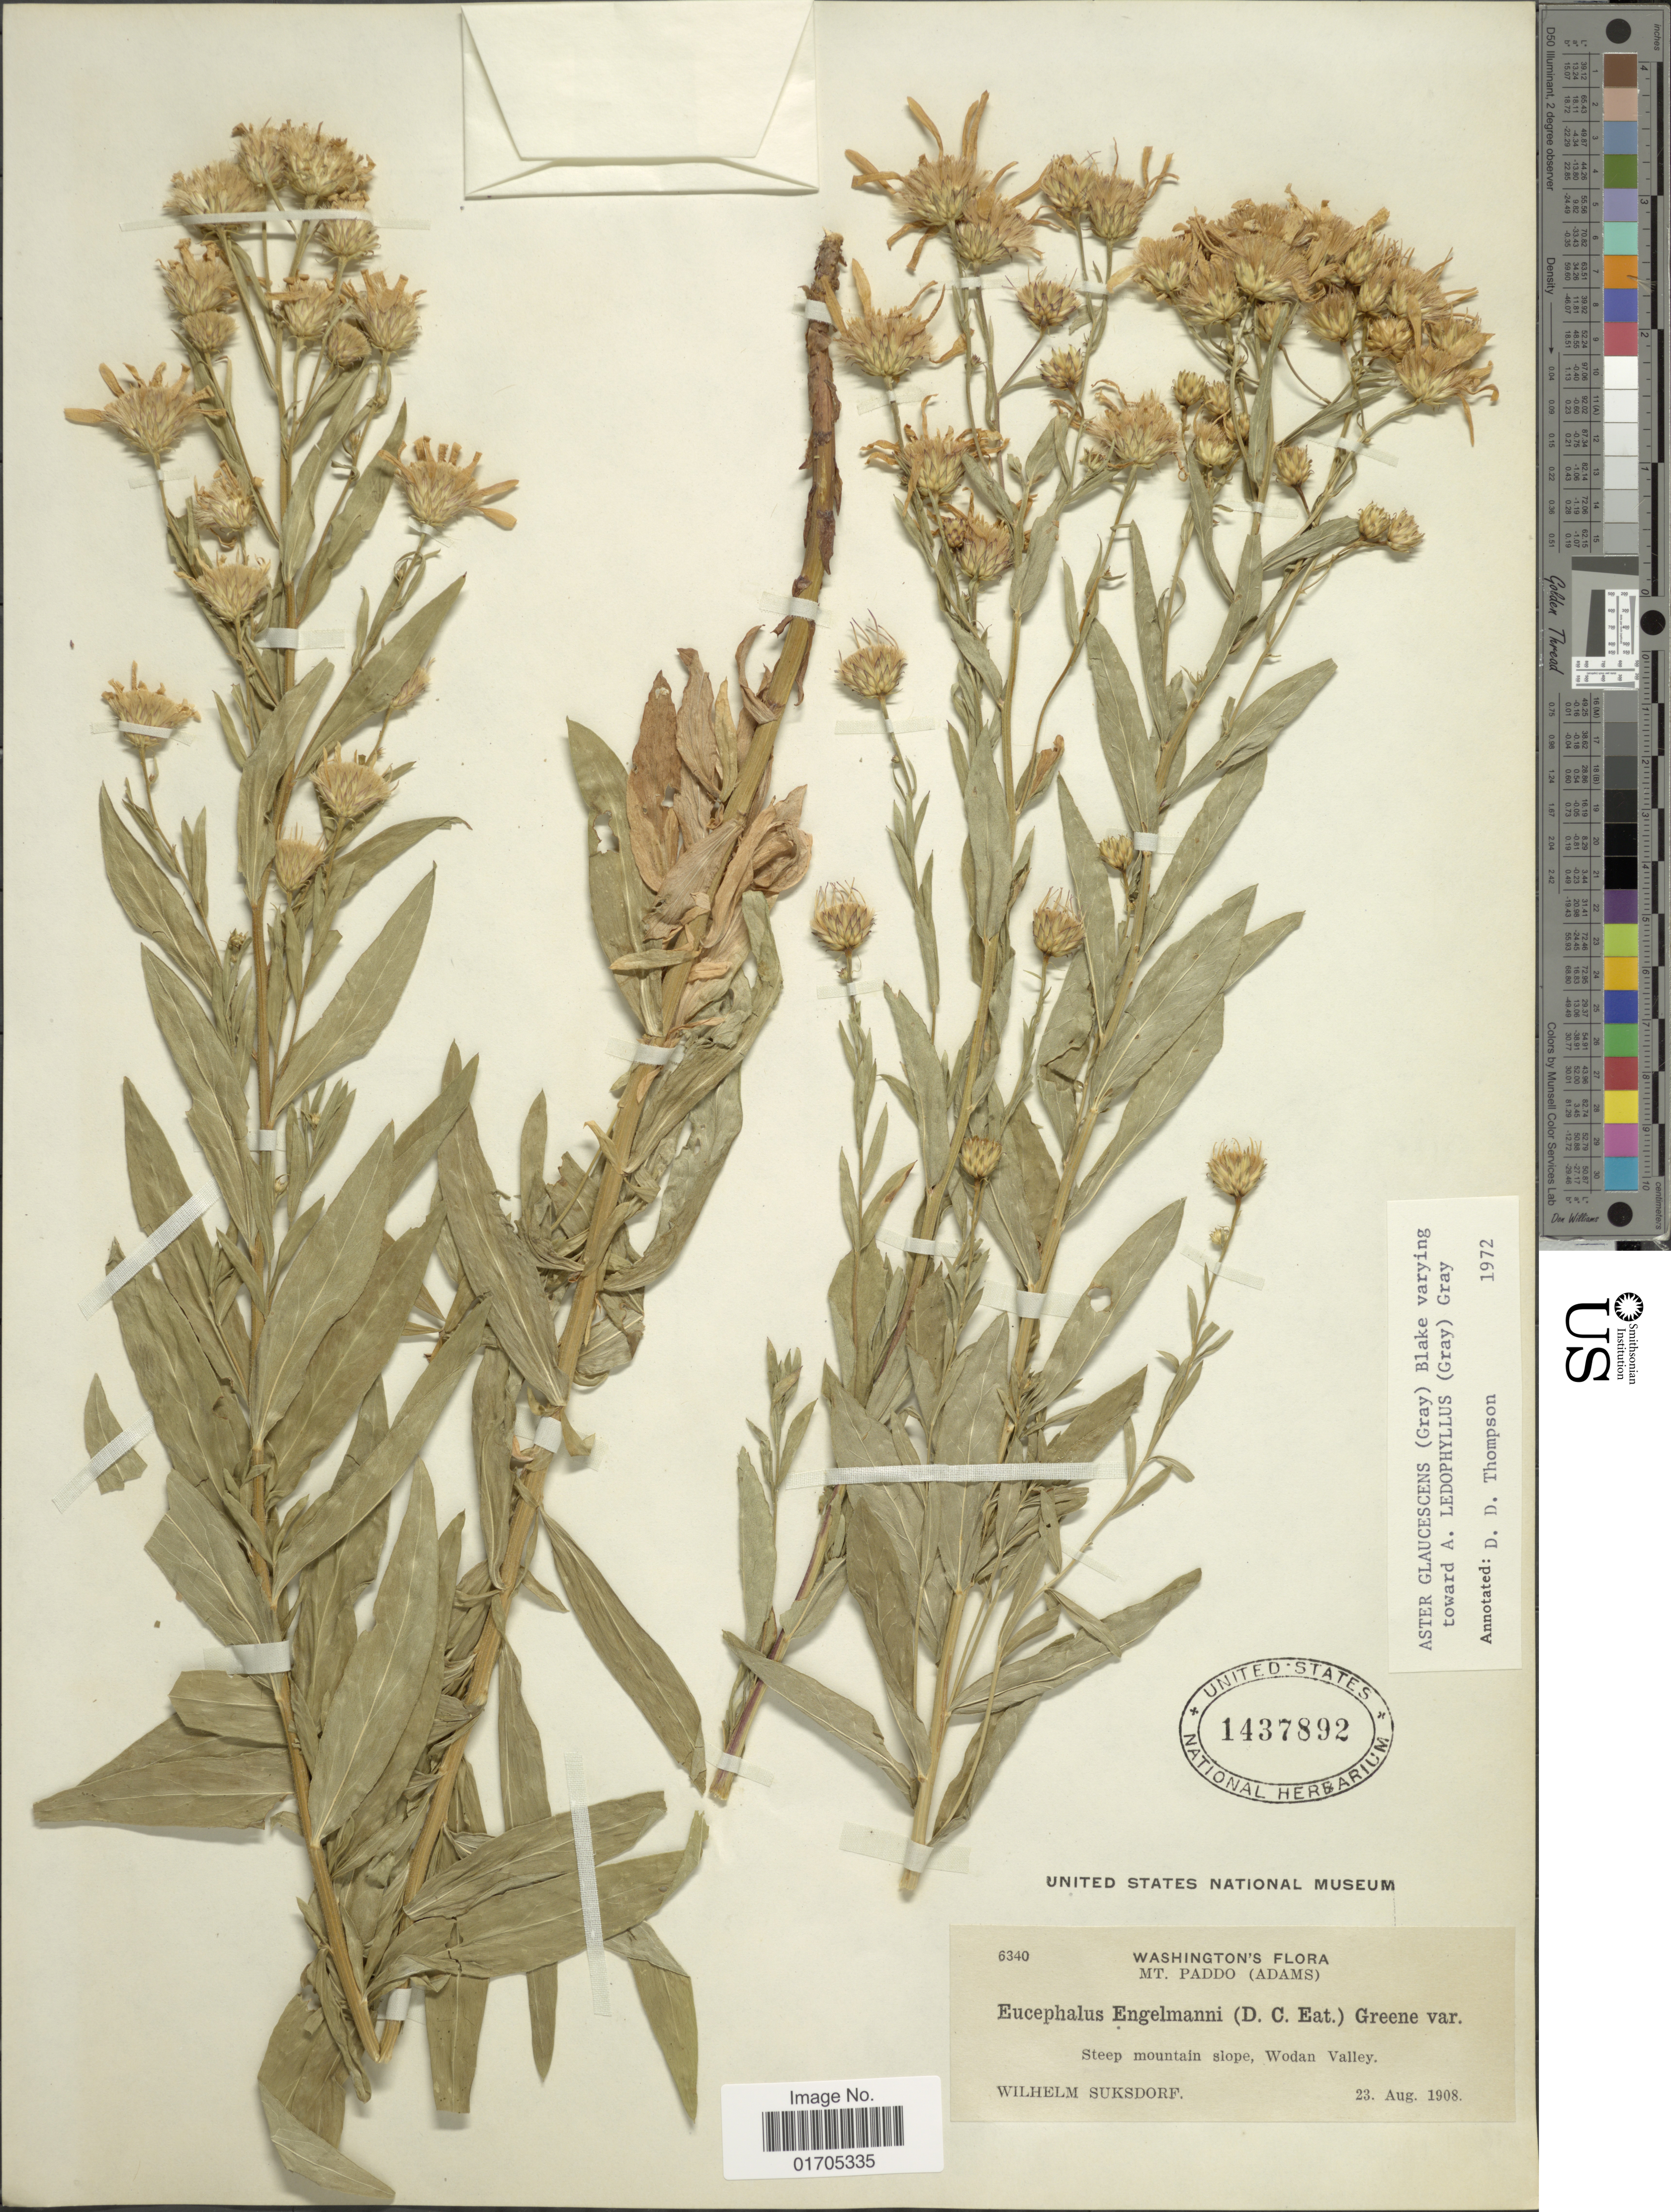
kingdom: Plantae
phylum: Tracheophyta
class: Magnoliopsida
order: Asterales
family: Asteraceae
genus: Eucephalus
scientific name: Eucephalus glaucescens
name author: (A. Gray) Greene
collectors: W. N. Suksdorf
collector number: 6340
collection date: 1908-08-23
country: United States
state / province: Washington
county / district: Skamania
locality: Mt. Paddo (Adams), Steep mountain slope, Wodan Valley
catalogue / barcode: US 1437892